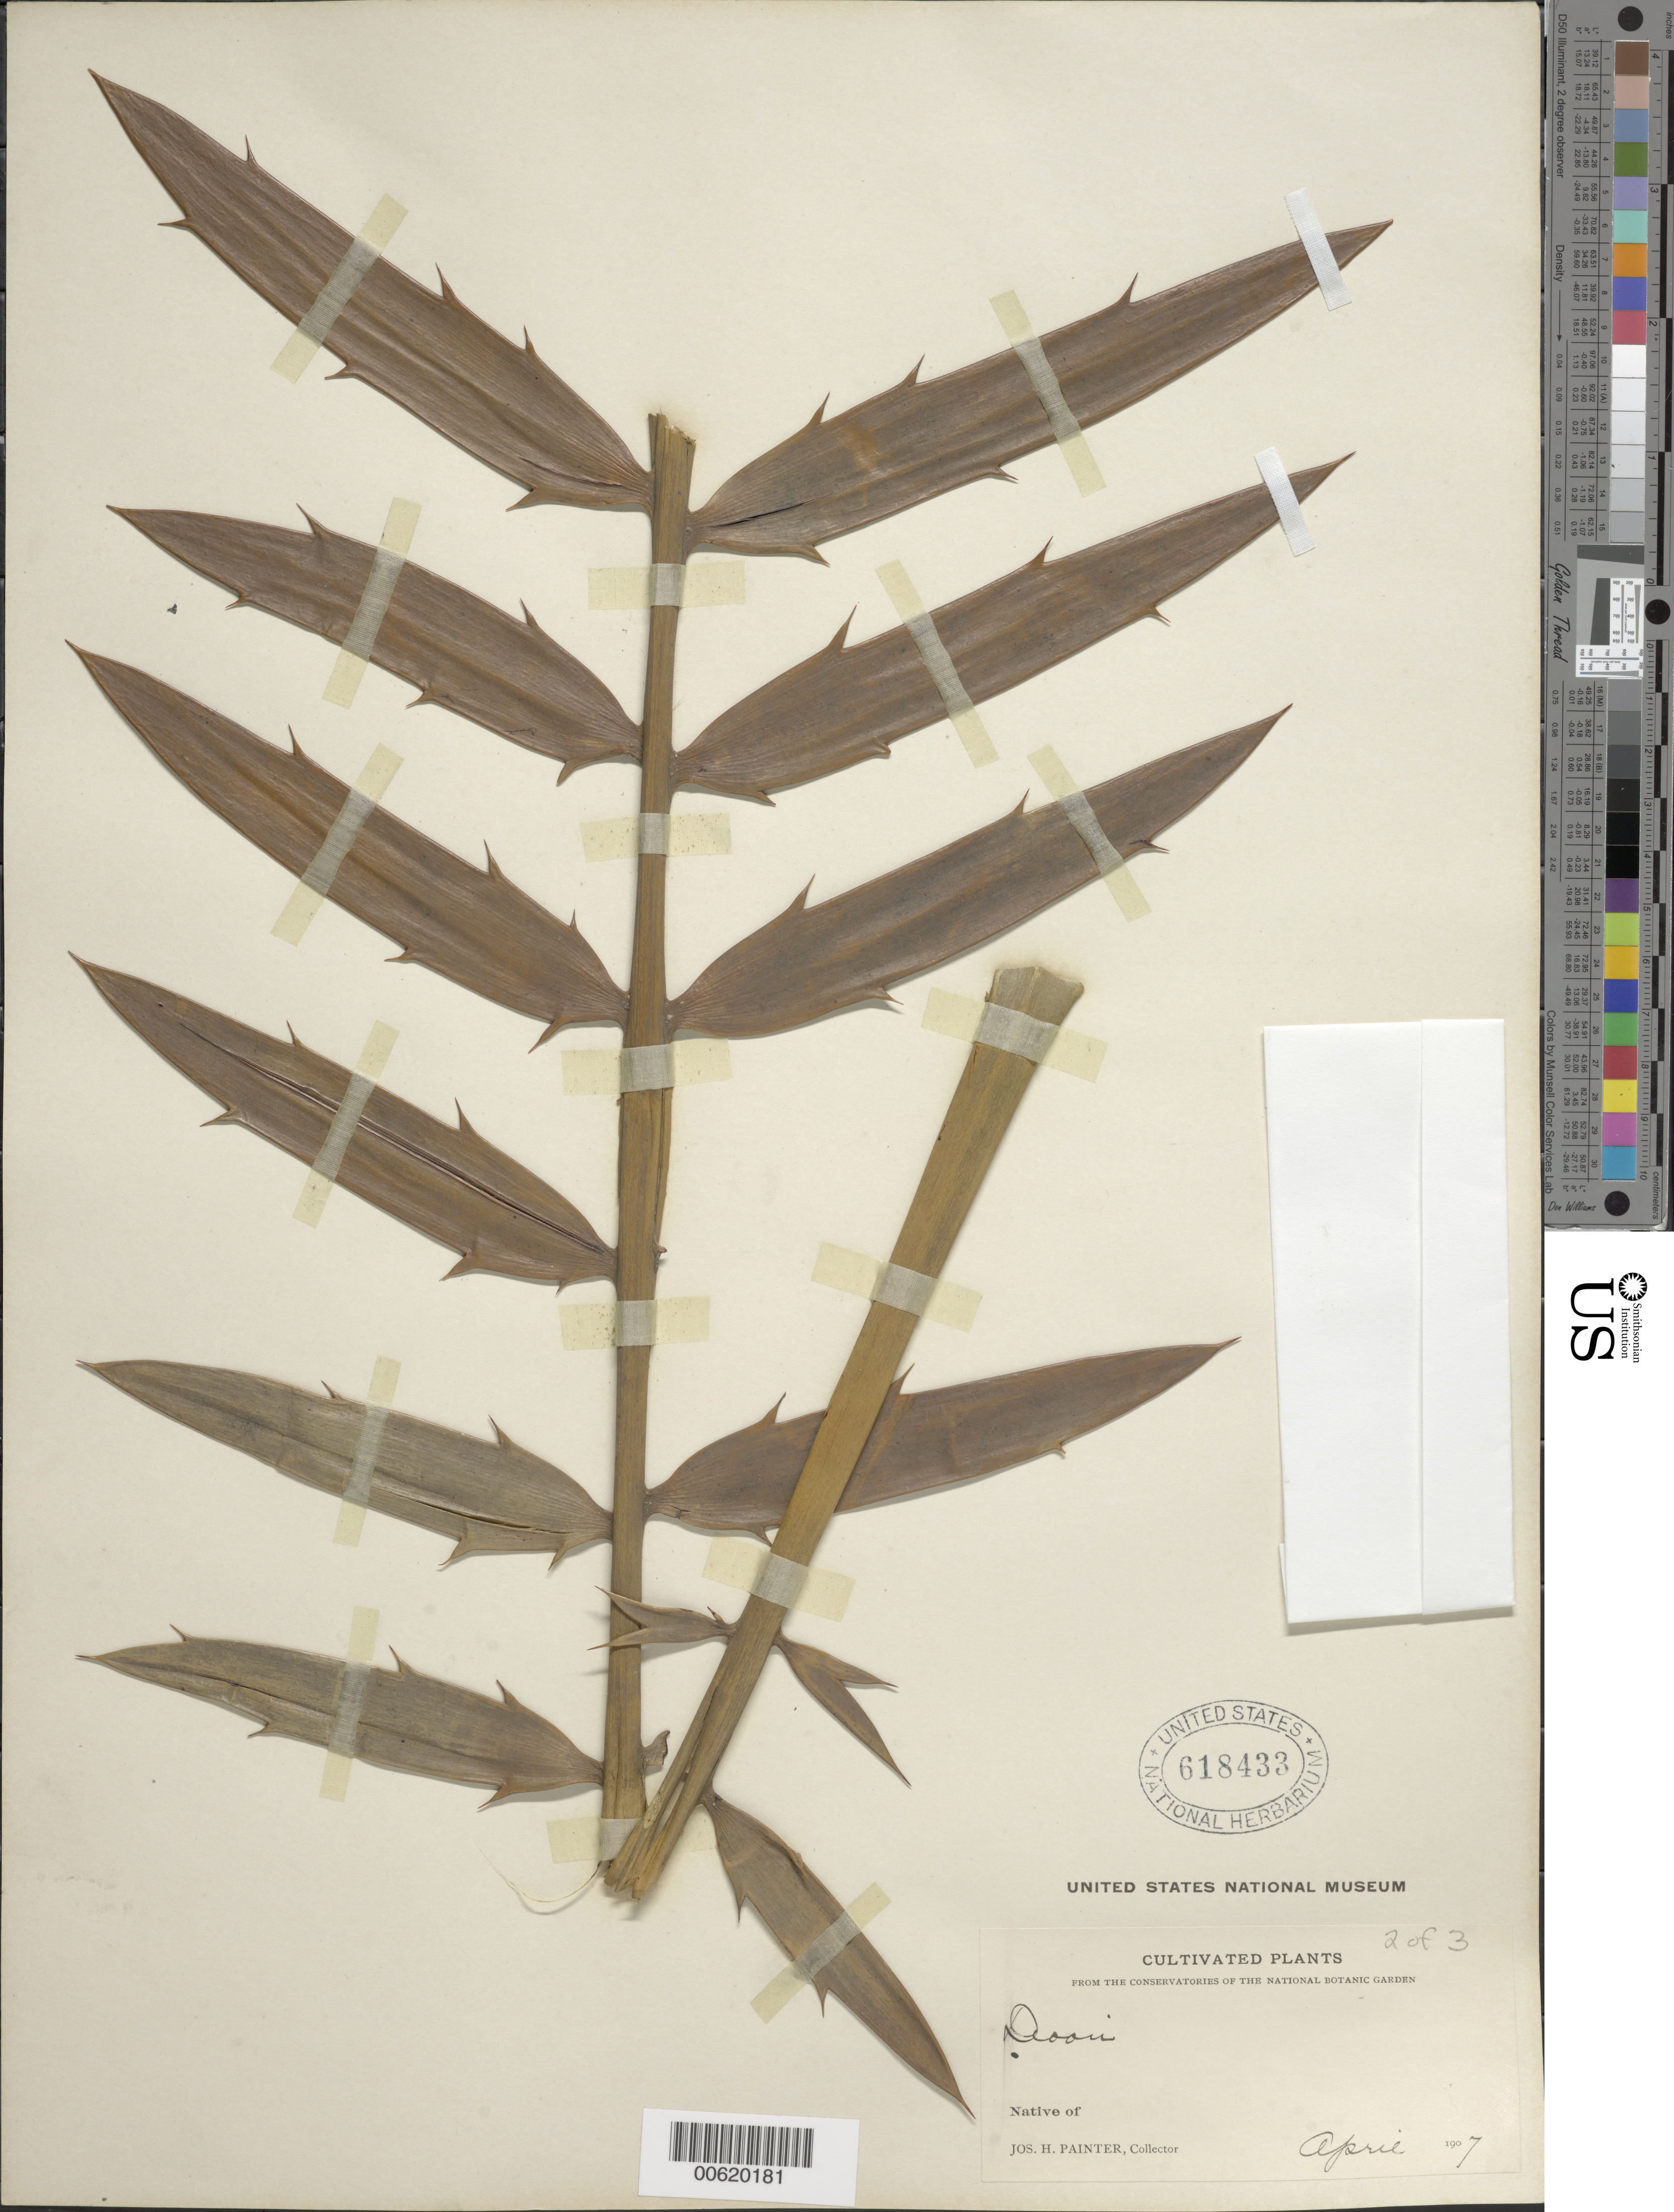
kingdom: Plantae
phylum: Tracheophyta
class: Cycadopsida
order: Cycadales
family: Zamiaceae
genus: Encephalartos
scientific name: Encephalartos longifolius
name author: F. Lehm.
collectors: J. H. Painter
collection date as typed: Apr 1907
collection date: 1907-04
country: United States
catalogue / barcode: US 618433